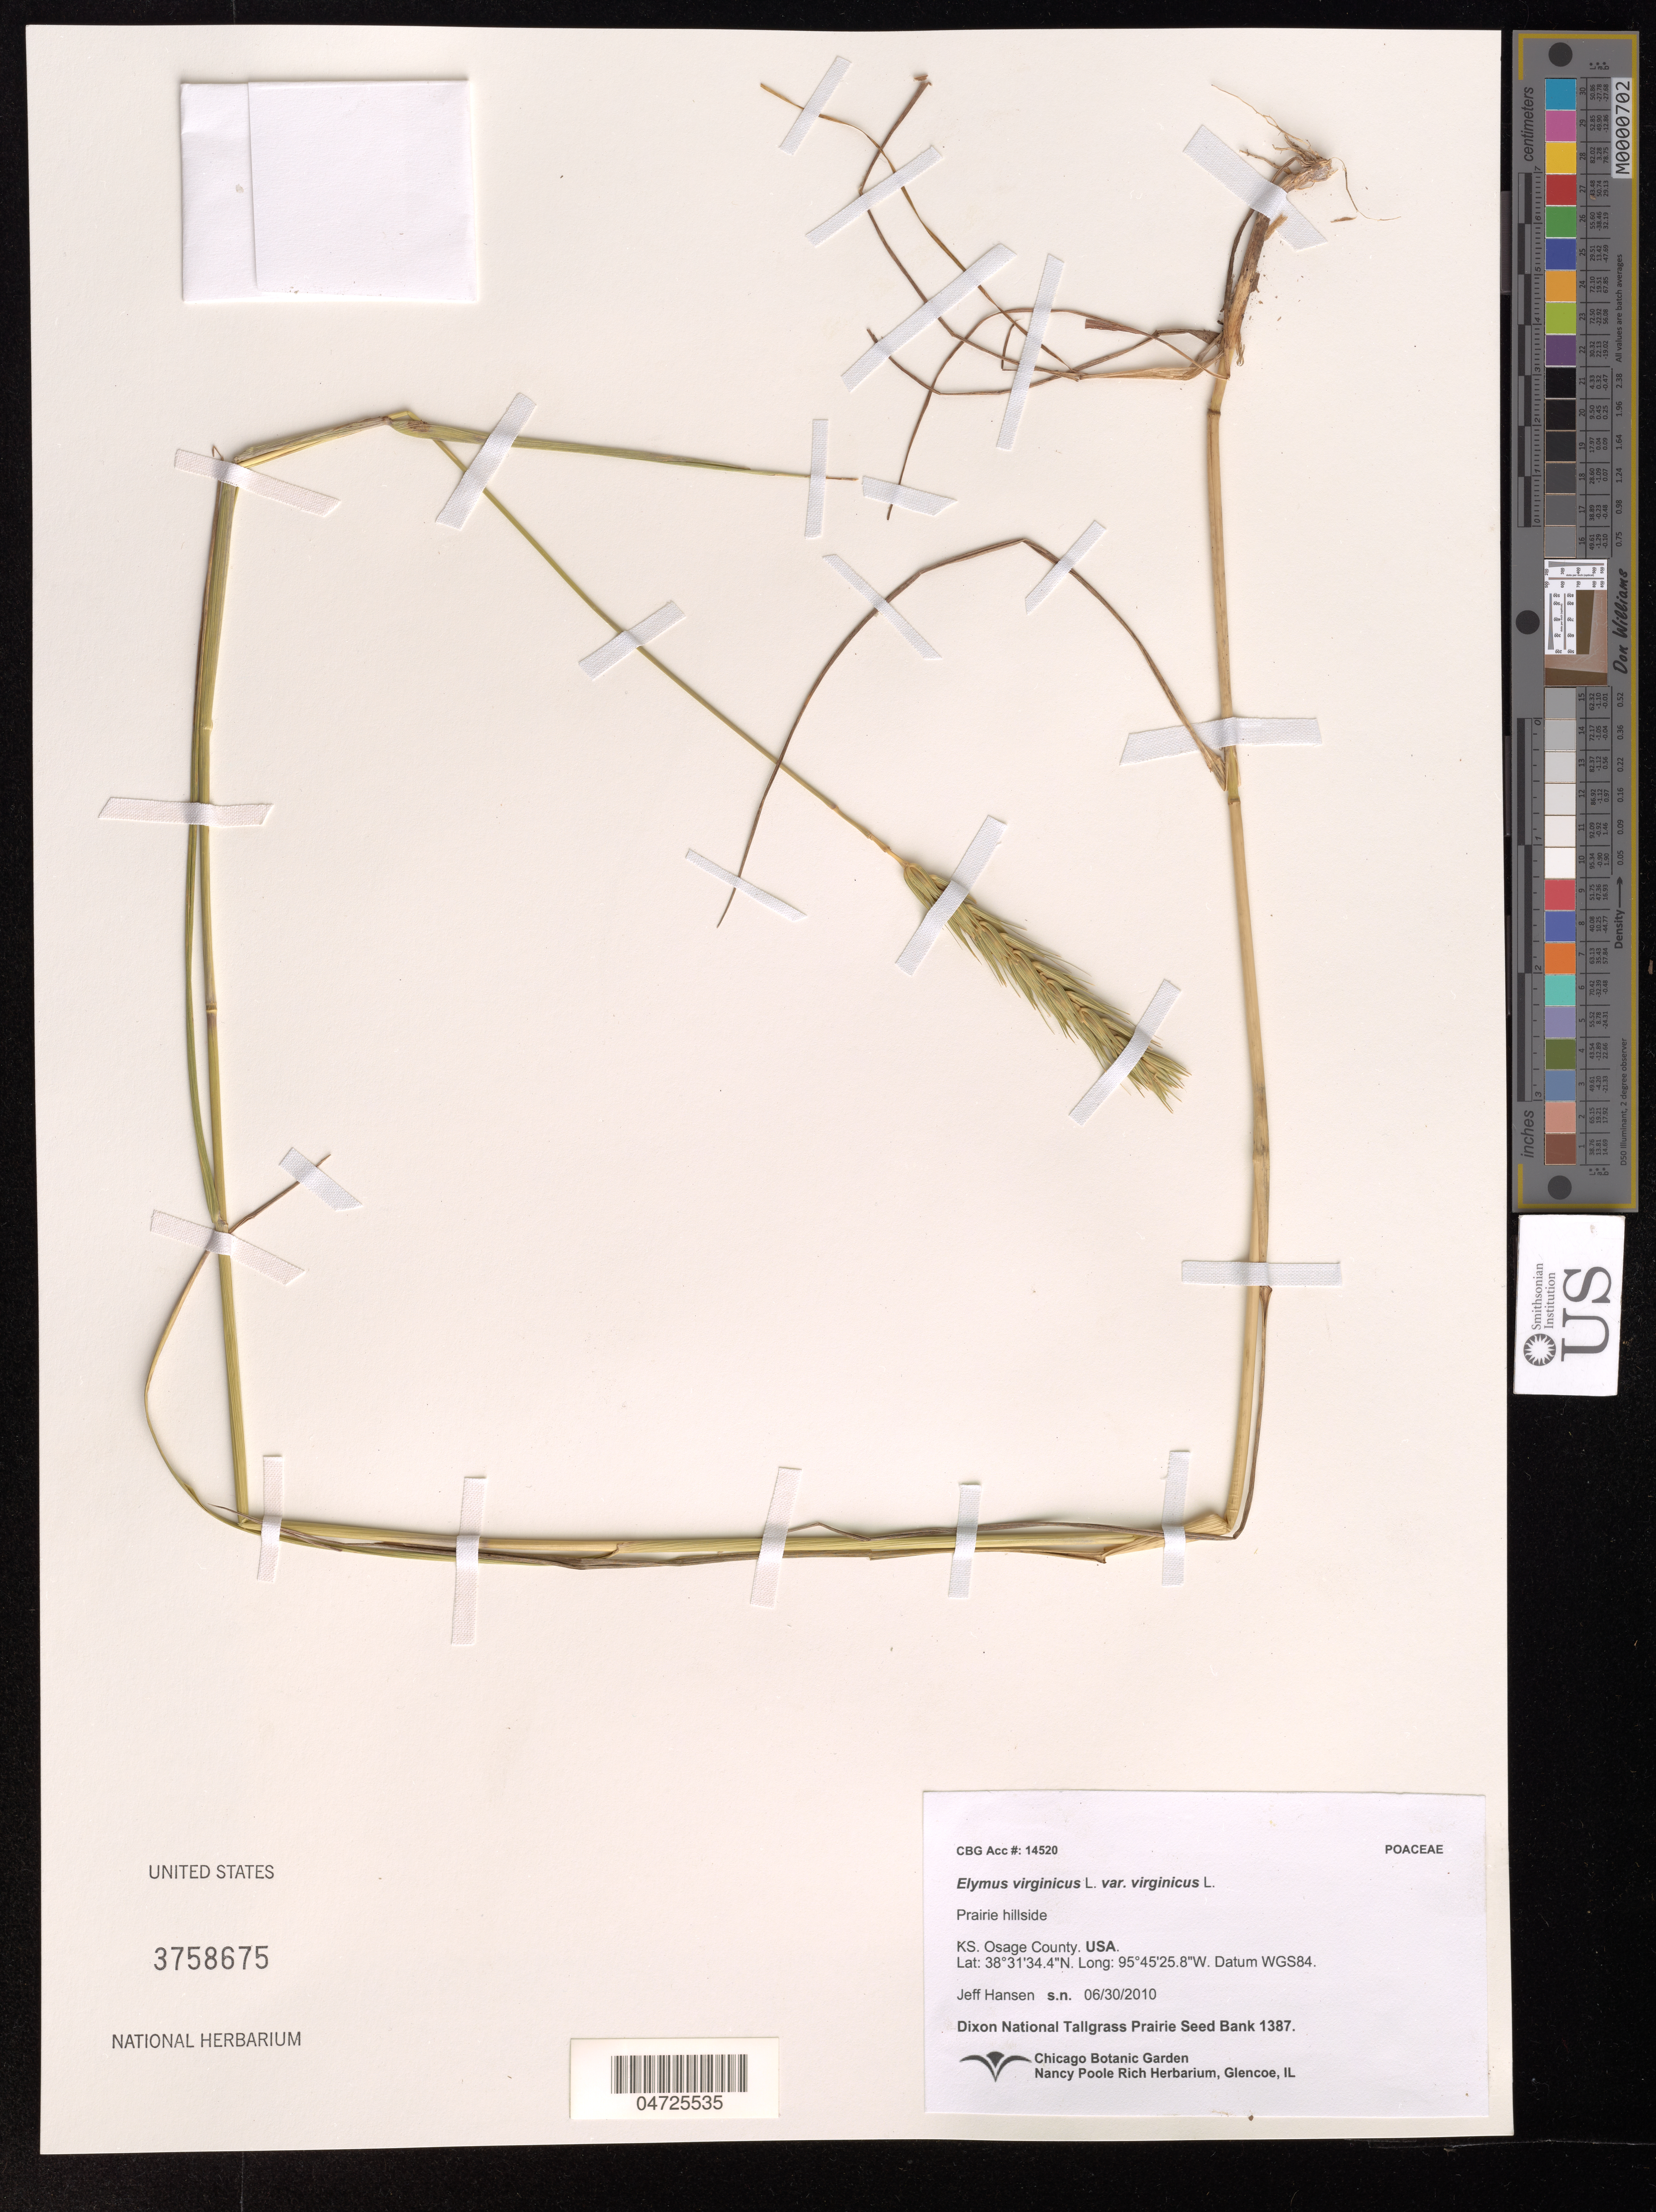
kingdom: Plantae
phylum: Tracheophyta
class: Liliopsida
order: Poales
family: Poaceae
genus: Elymus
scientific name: Elymus virginicus var. virginicus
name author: L.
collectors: J. Hansen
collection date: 2010-06-30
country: United States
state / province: Kansas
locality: Osage County. Datum WGS84.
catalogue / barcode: US 3758675